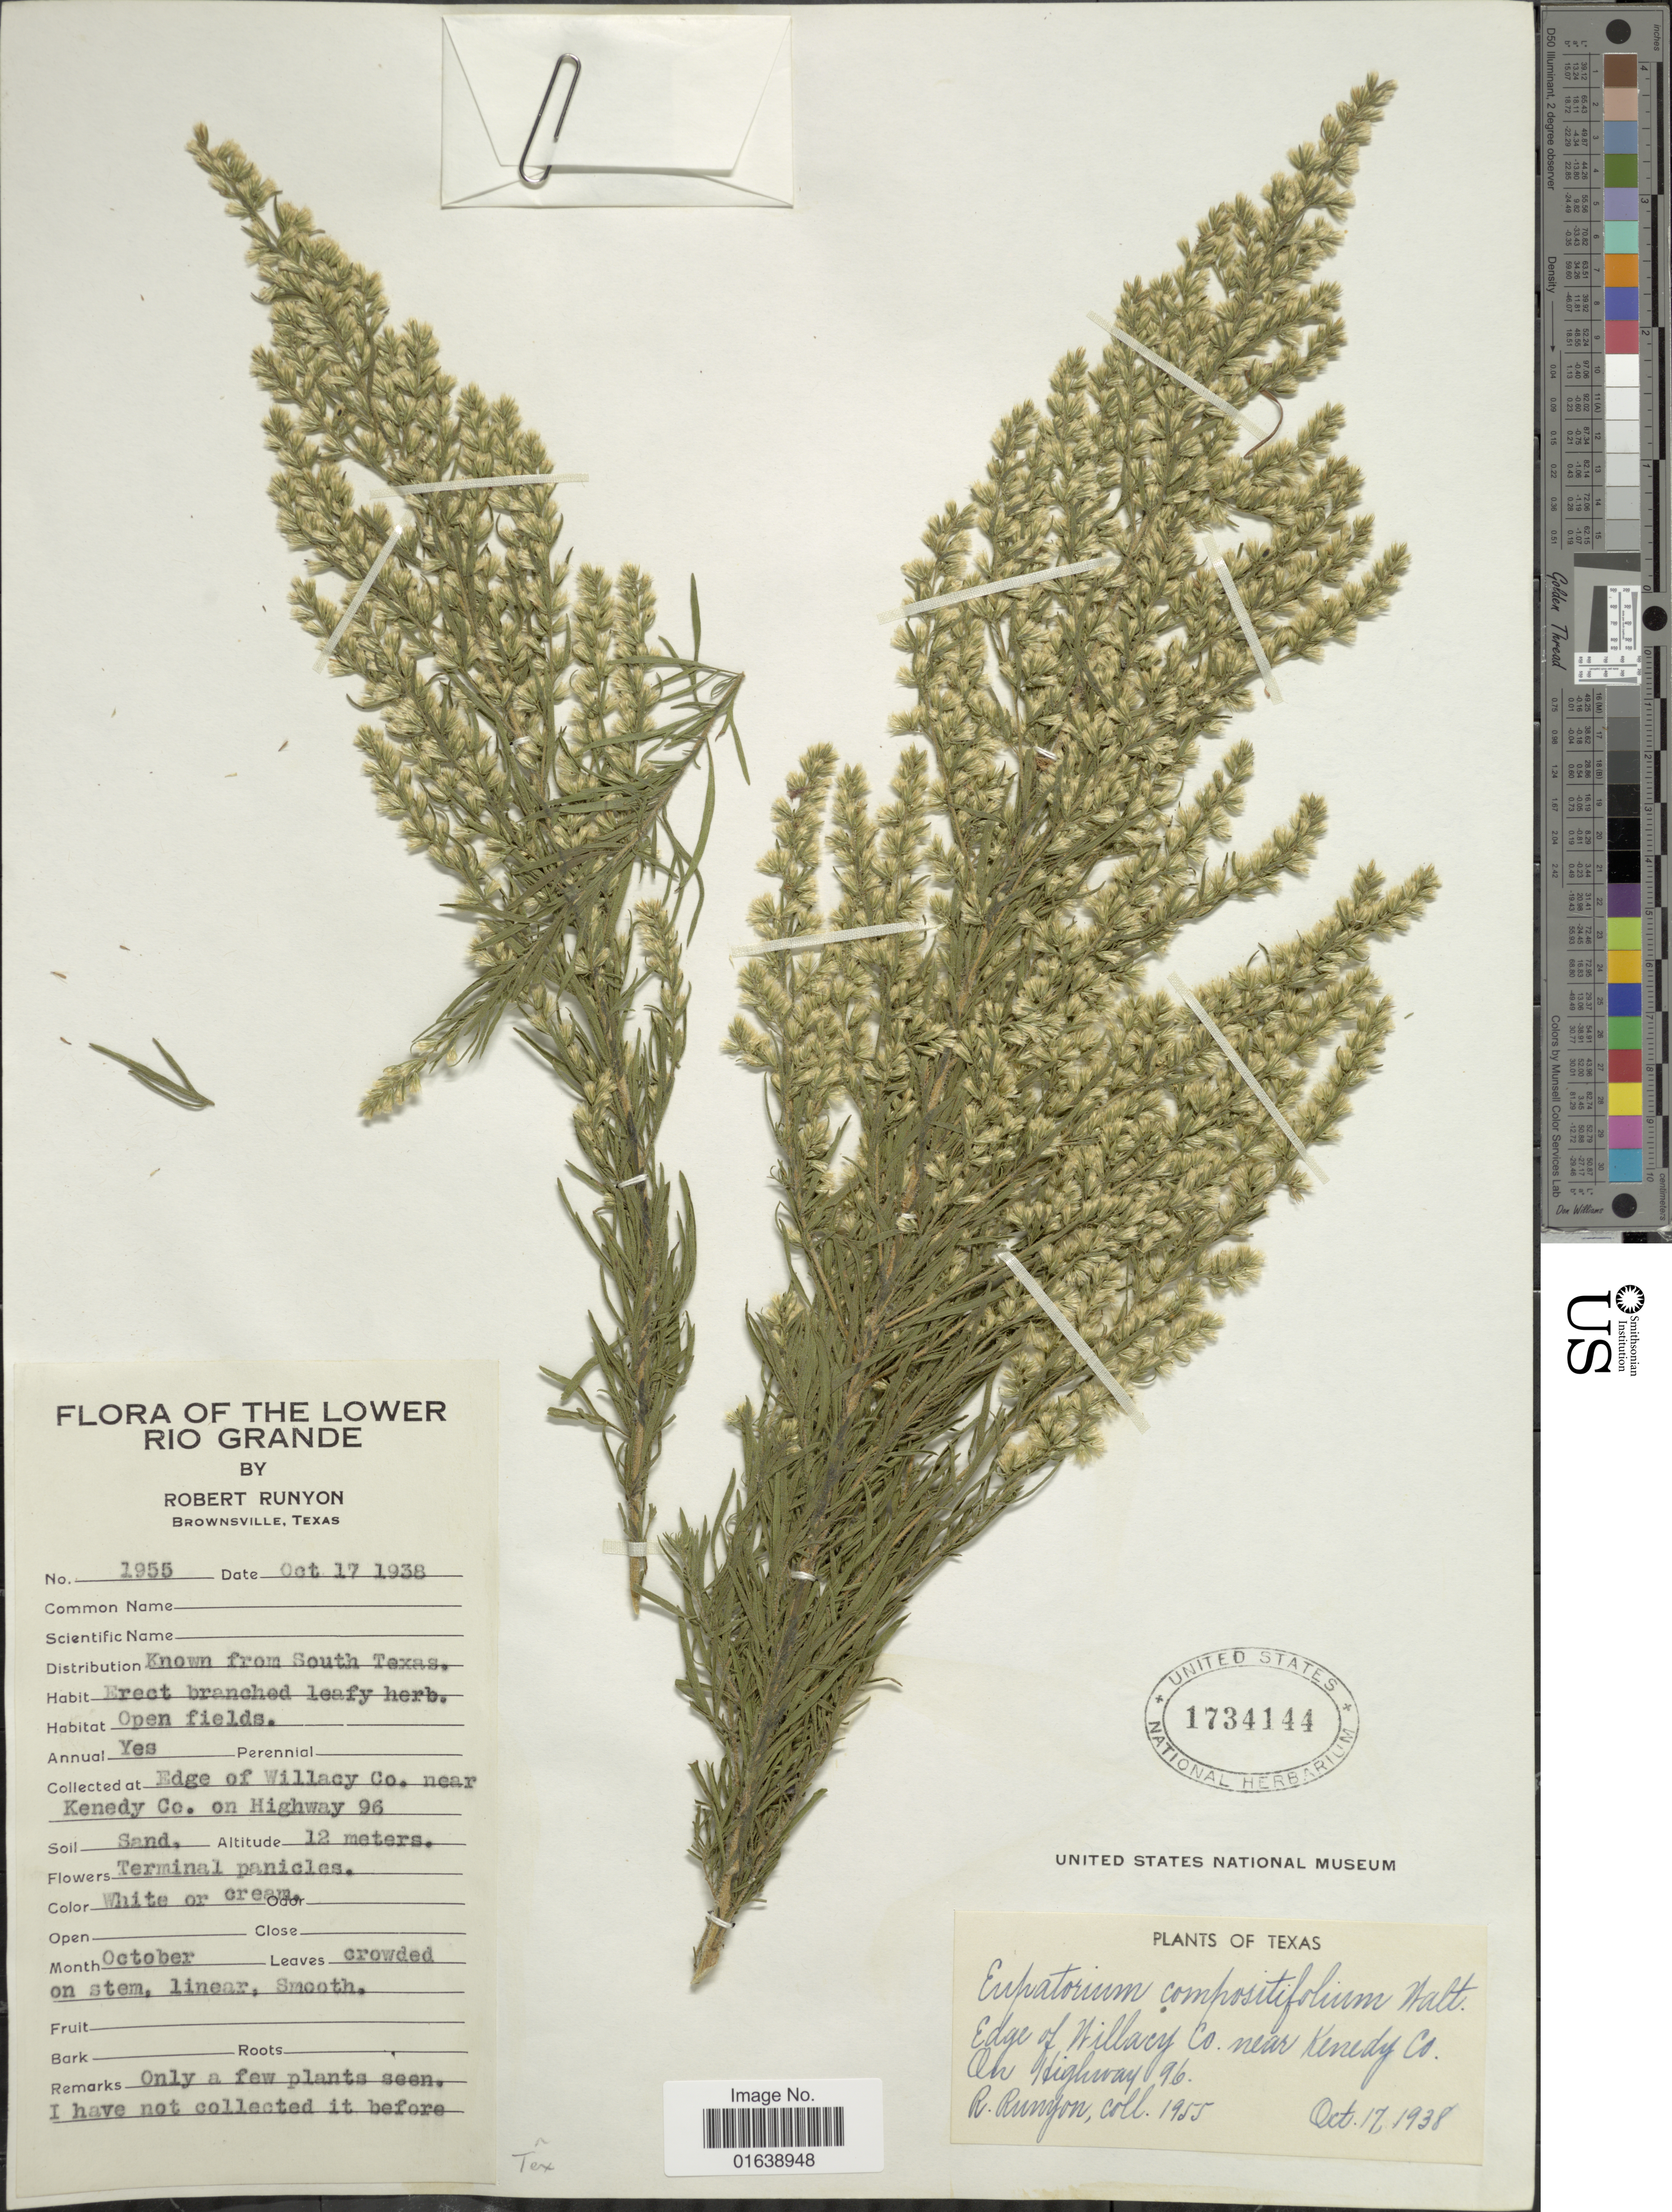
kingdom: Plantae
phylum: Tracheophyta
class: Magnoliopsida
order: Asterales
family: Asteraceae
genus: Eupatorium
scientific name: Eupatorium compositifolium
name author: Walter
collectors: R. Runyon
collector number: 1955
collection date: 1938-10-17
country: United States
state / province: Texas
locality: Brownsville, Texas. Known from South Texas. Open fields. Edge of Willacy Co, near Kenedty Co. on Highway 96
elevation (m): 12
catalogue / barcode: US 1734144